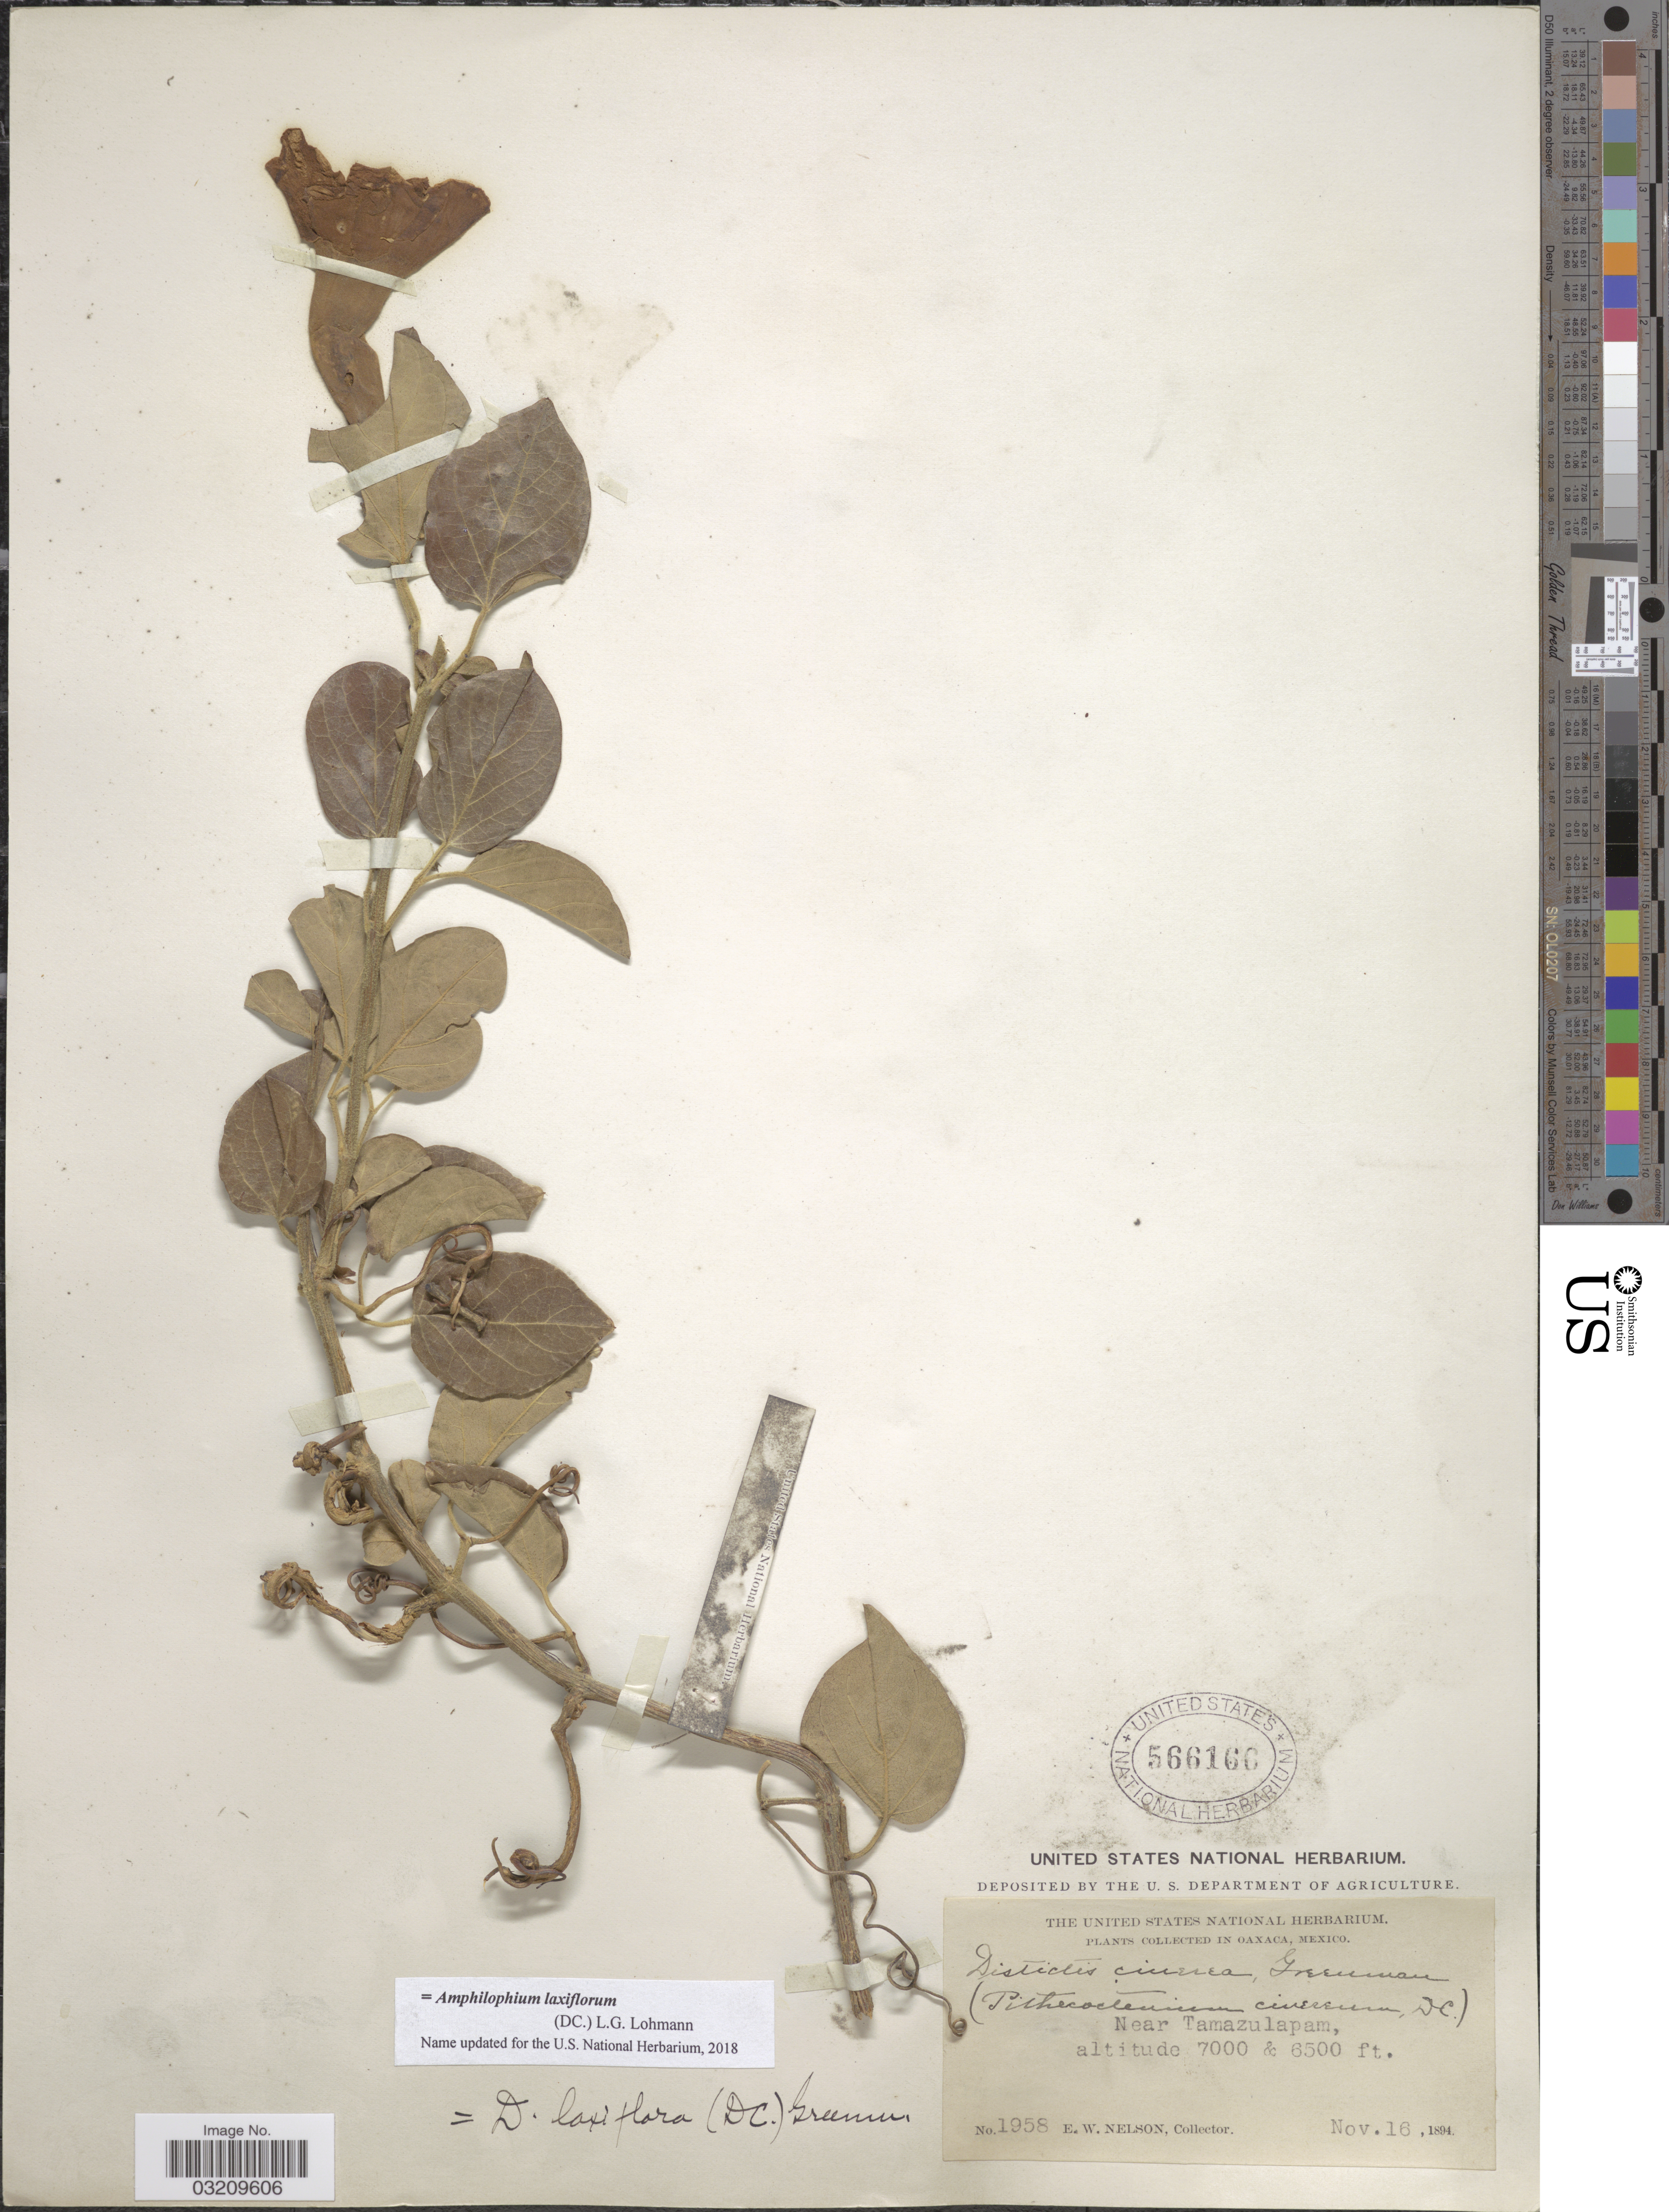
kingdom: Plantae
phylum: Tracheophyta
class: Magnoliopsida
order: Lamiales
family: Bignoniaceae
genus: Amphilophium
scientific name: Amphilophium laxiflorum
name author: (DC.) L.G. Lohmann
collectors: E. W. Nelson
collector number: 1958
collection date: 1894-11-16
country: Mexico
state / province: Oaxaca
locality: Near Tamazulapam.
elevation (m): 1981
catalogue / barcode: US 566166